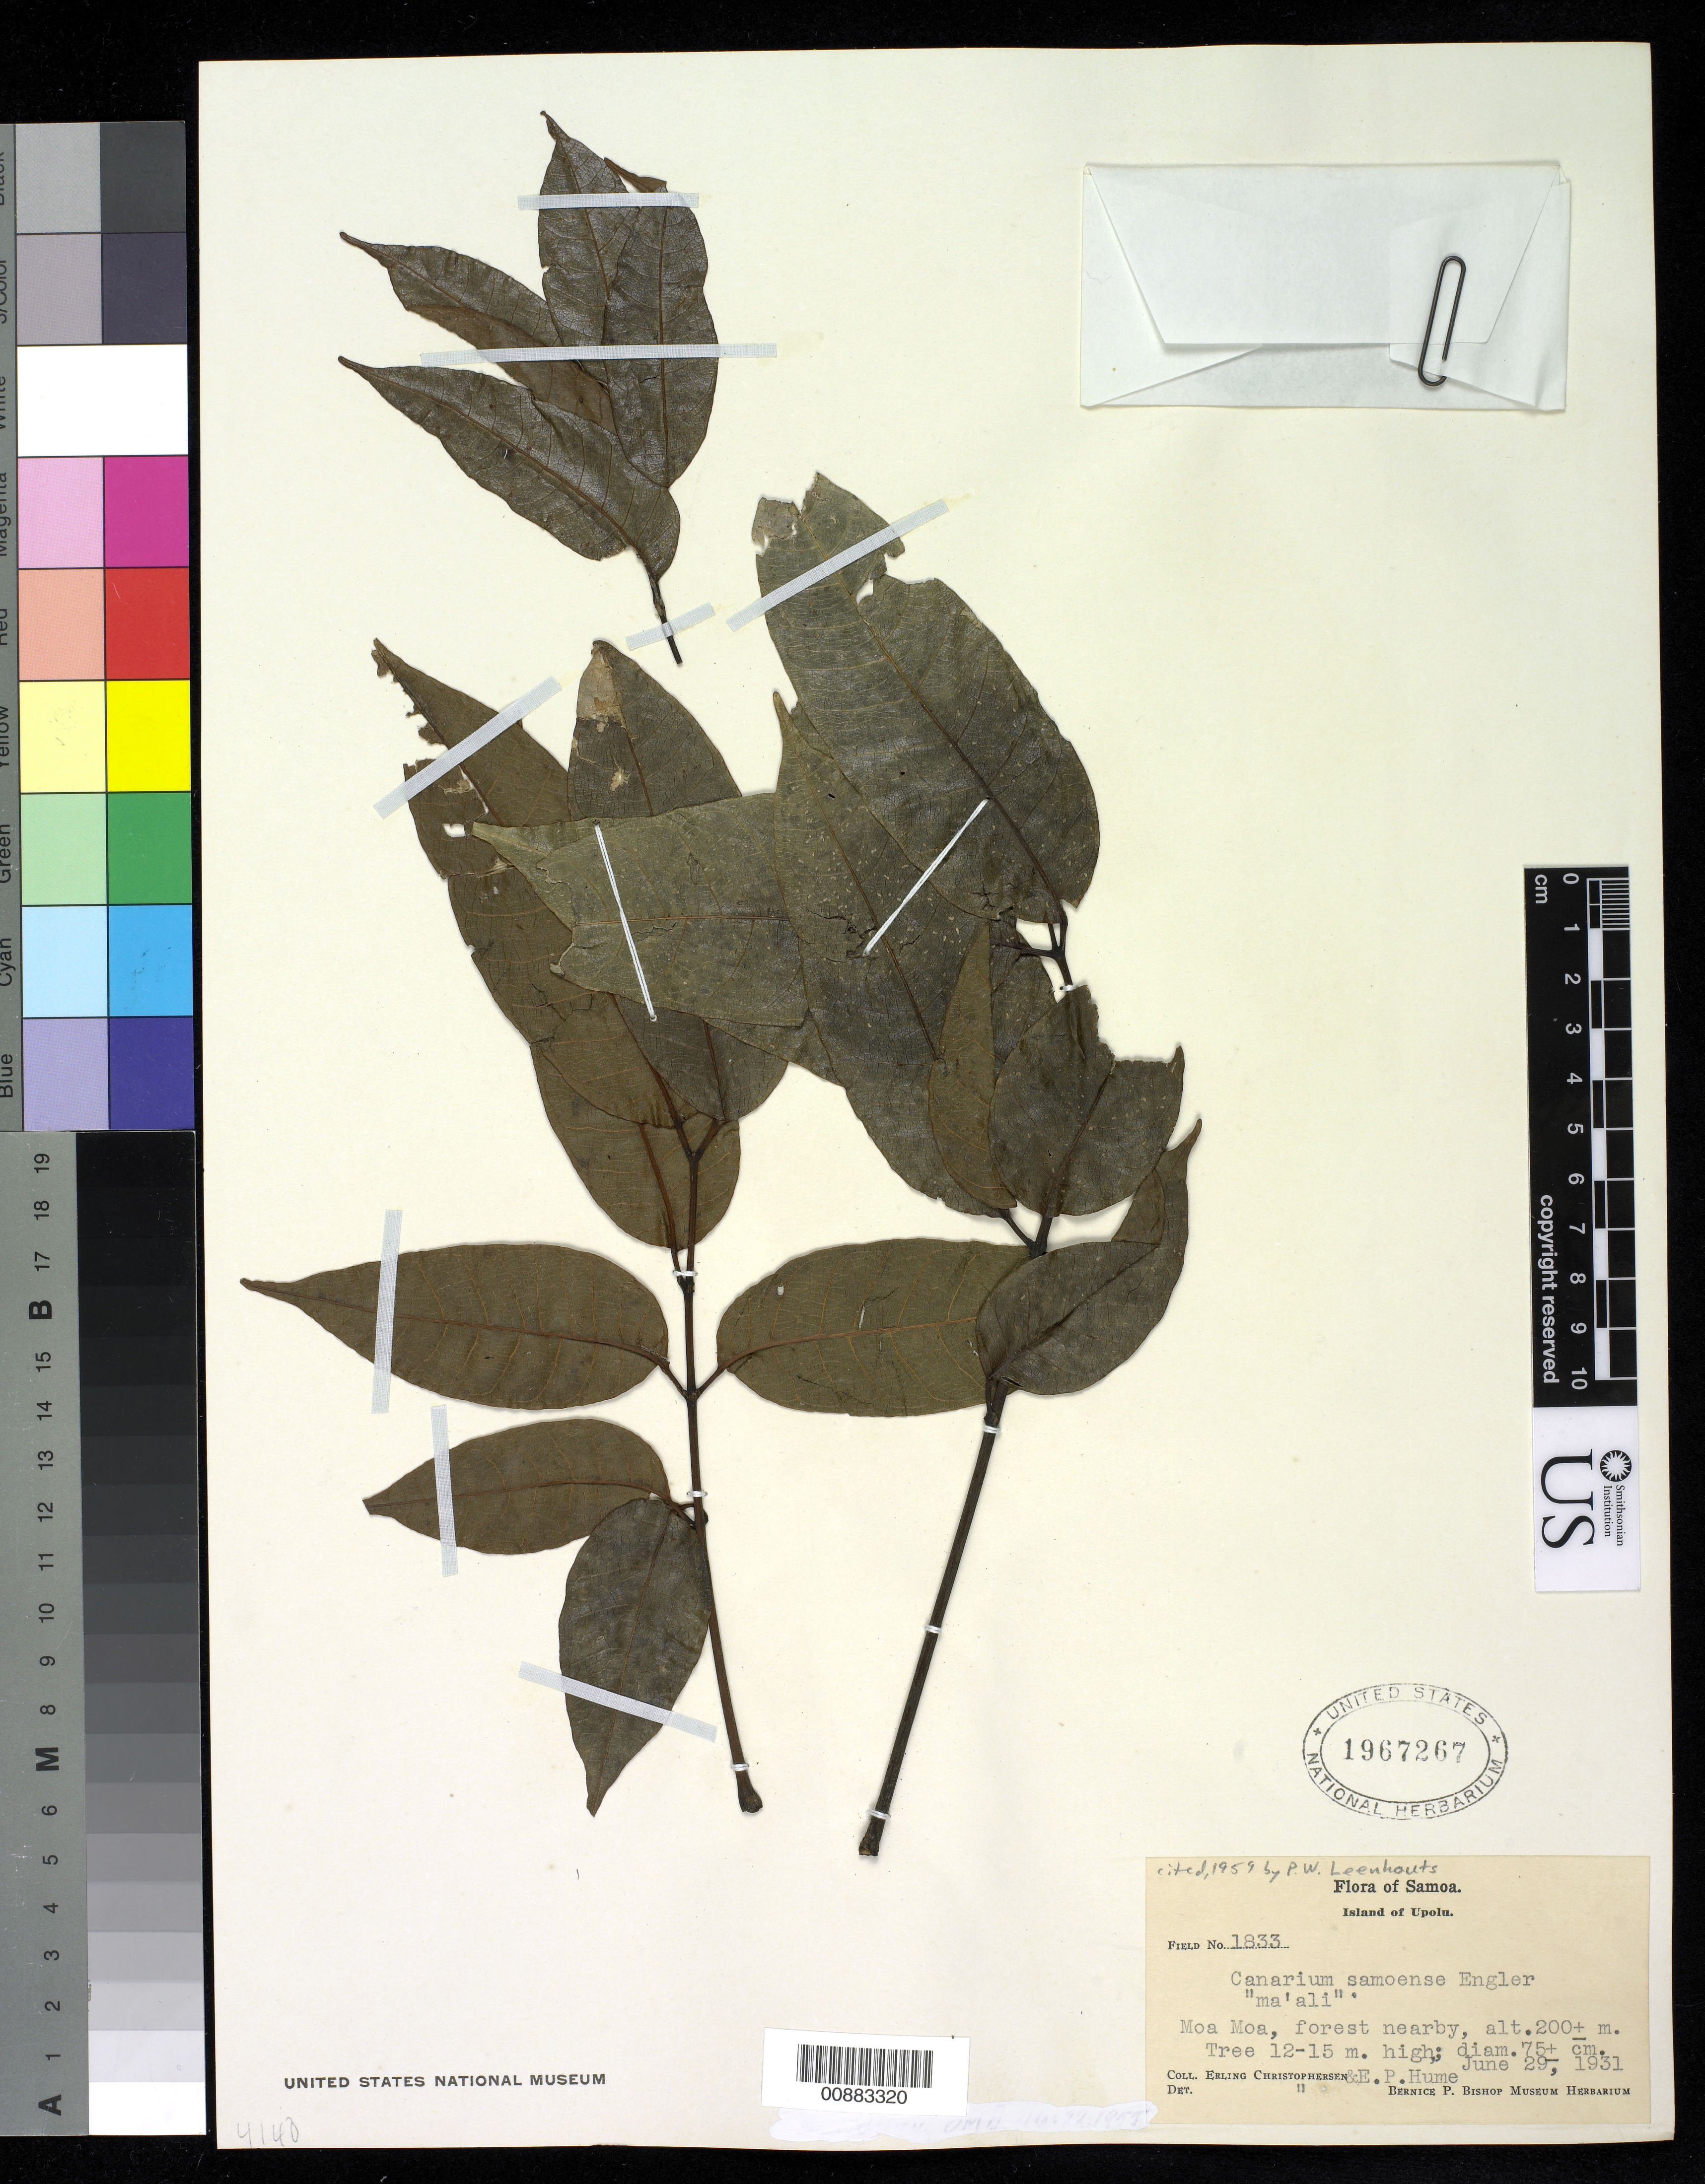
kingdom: Plantae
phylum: Tracheophyta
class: Magnoliopsida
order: Sapindales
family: Burseraceae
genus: Canarium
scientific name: Canarium samoense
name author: Engl.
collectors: E. Christophersen & E. Hume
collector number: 1833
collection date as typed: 29 Jun 1931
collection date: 1931-06-29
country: Samoa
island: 'Upolu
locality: Moa Moa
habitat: Forest nearby.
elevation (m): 200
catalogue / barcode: US 1967267